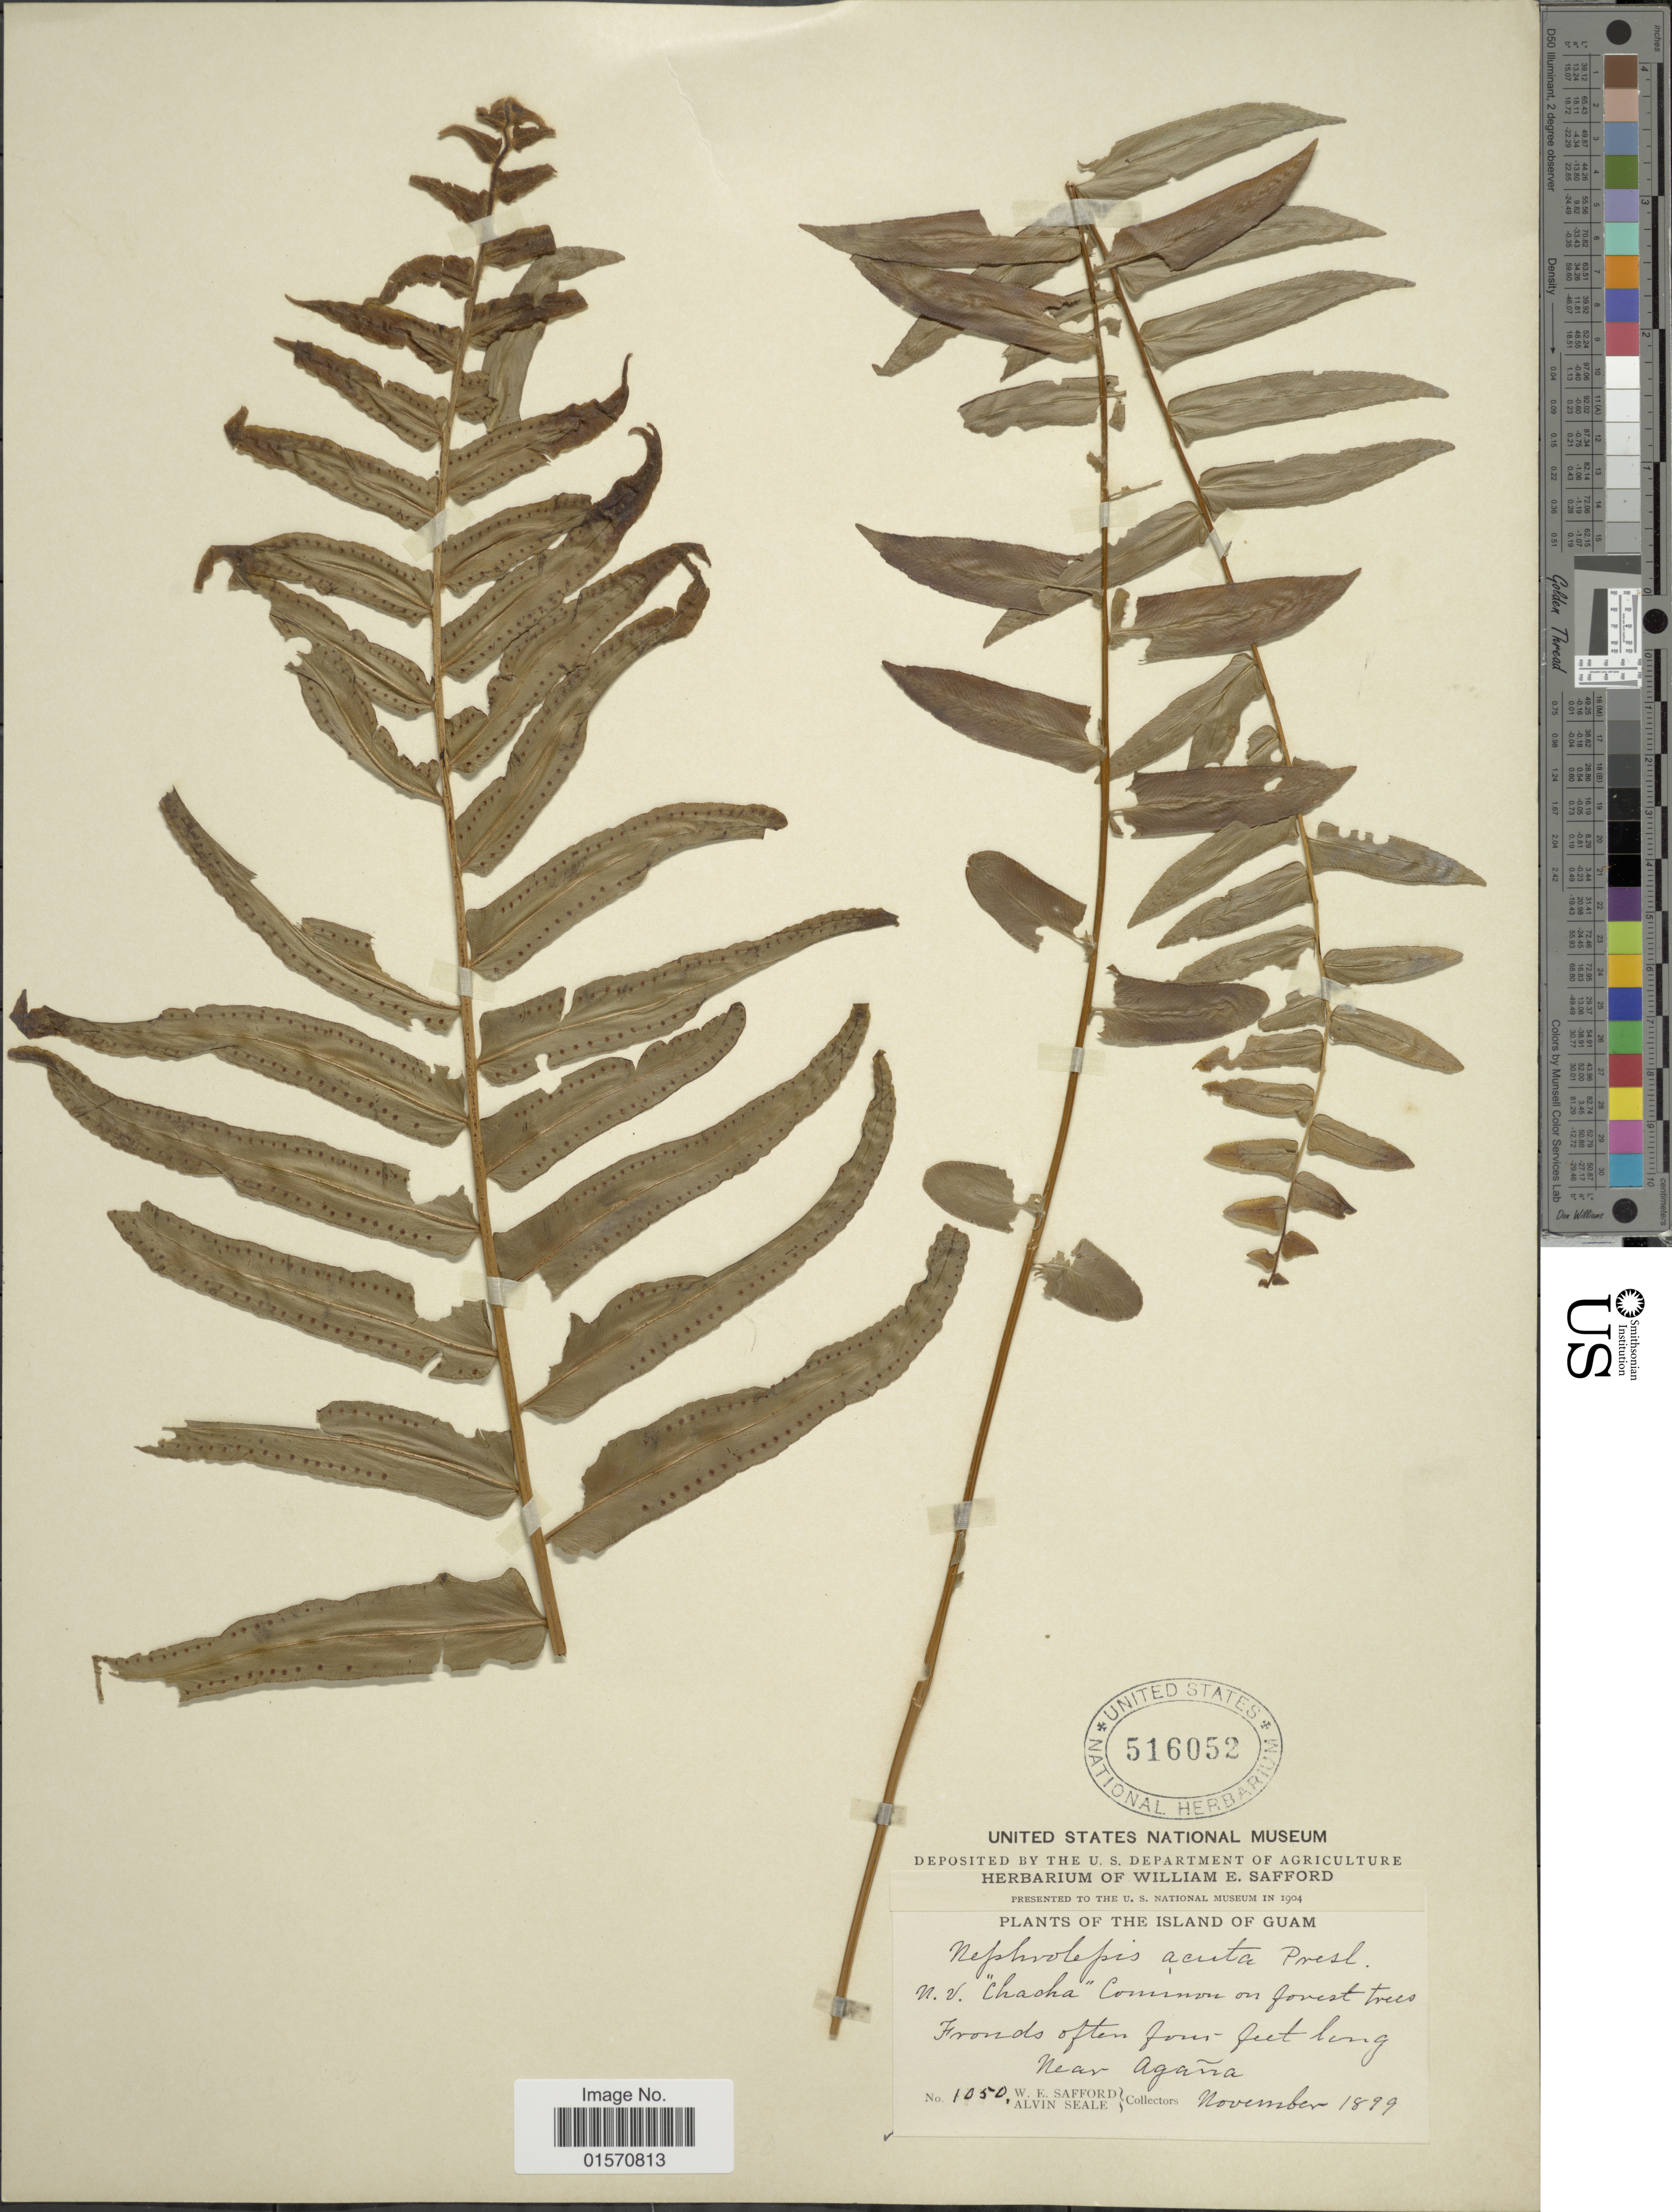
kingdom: Plantae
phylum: Tracheophyta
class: Polypodiopsida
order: Polypodiales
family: Nephrolepidaceae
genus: Nephrolepis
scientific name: Nephrolepis biserrata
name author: (Sw.) Schott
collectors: W. E. Safford & A. Seale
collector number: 1050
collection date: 1899-11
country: Guam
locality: N. V. "Chacha". Near Agaña [unsure placement]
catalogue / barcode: US 516052